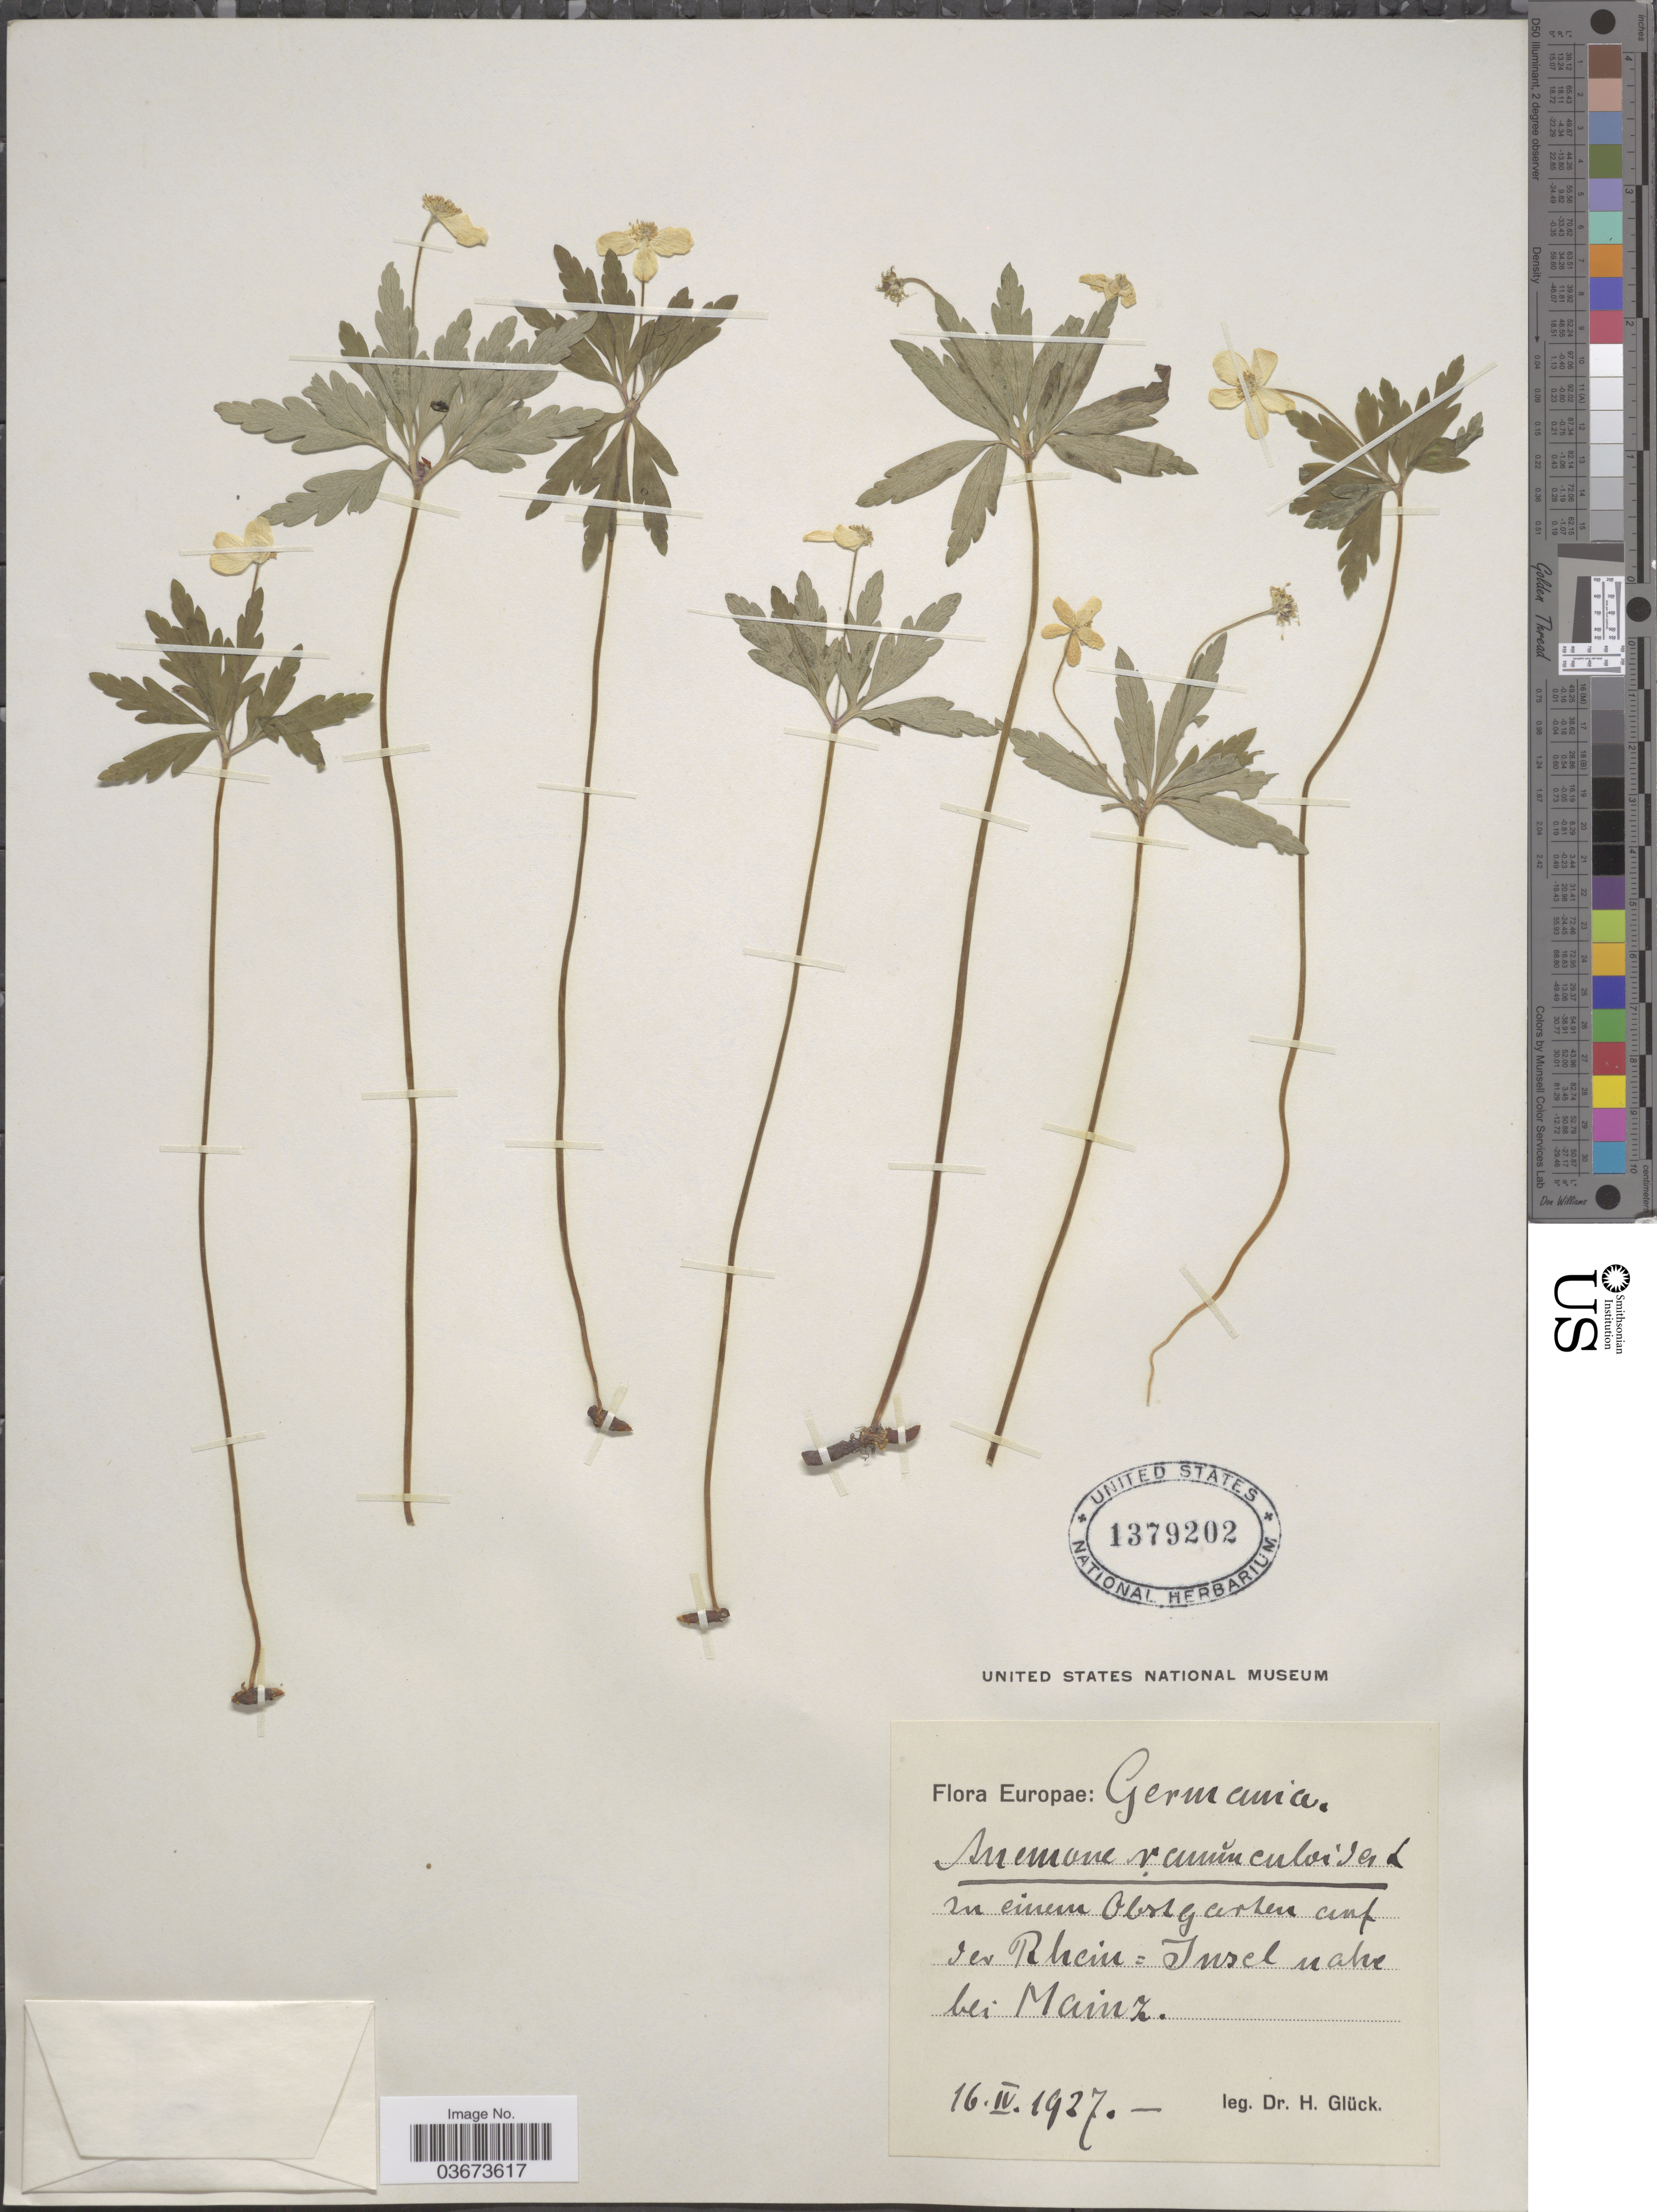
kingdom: Plantae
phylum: Tracheophyta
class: Magnoliopsida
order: Ranunculales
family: Ranunculaceae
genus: Anemone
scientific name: Anemone ranunculoides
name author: L.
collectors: H. Glück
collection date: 1927-04-16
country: Germany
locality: Germania. In Rhein = Insel nahe bei Mainz.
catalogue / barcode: US 1379202